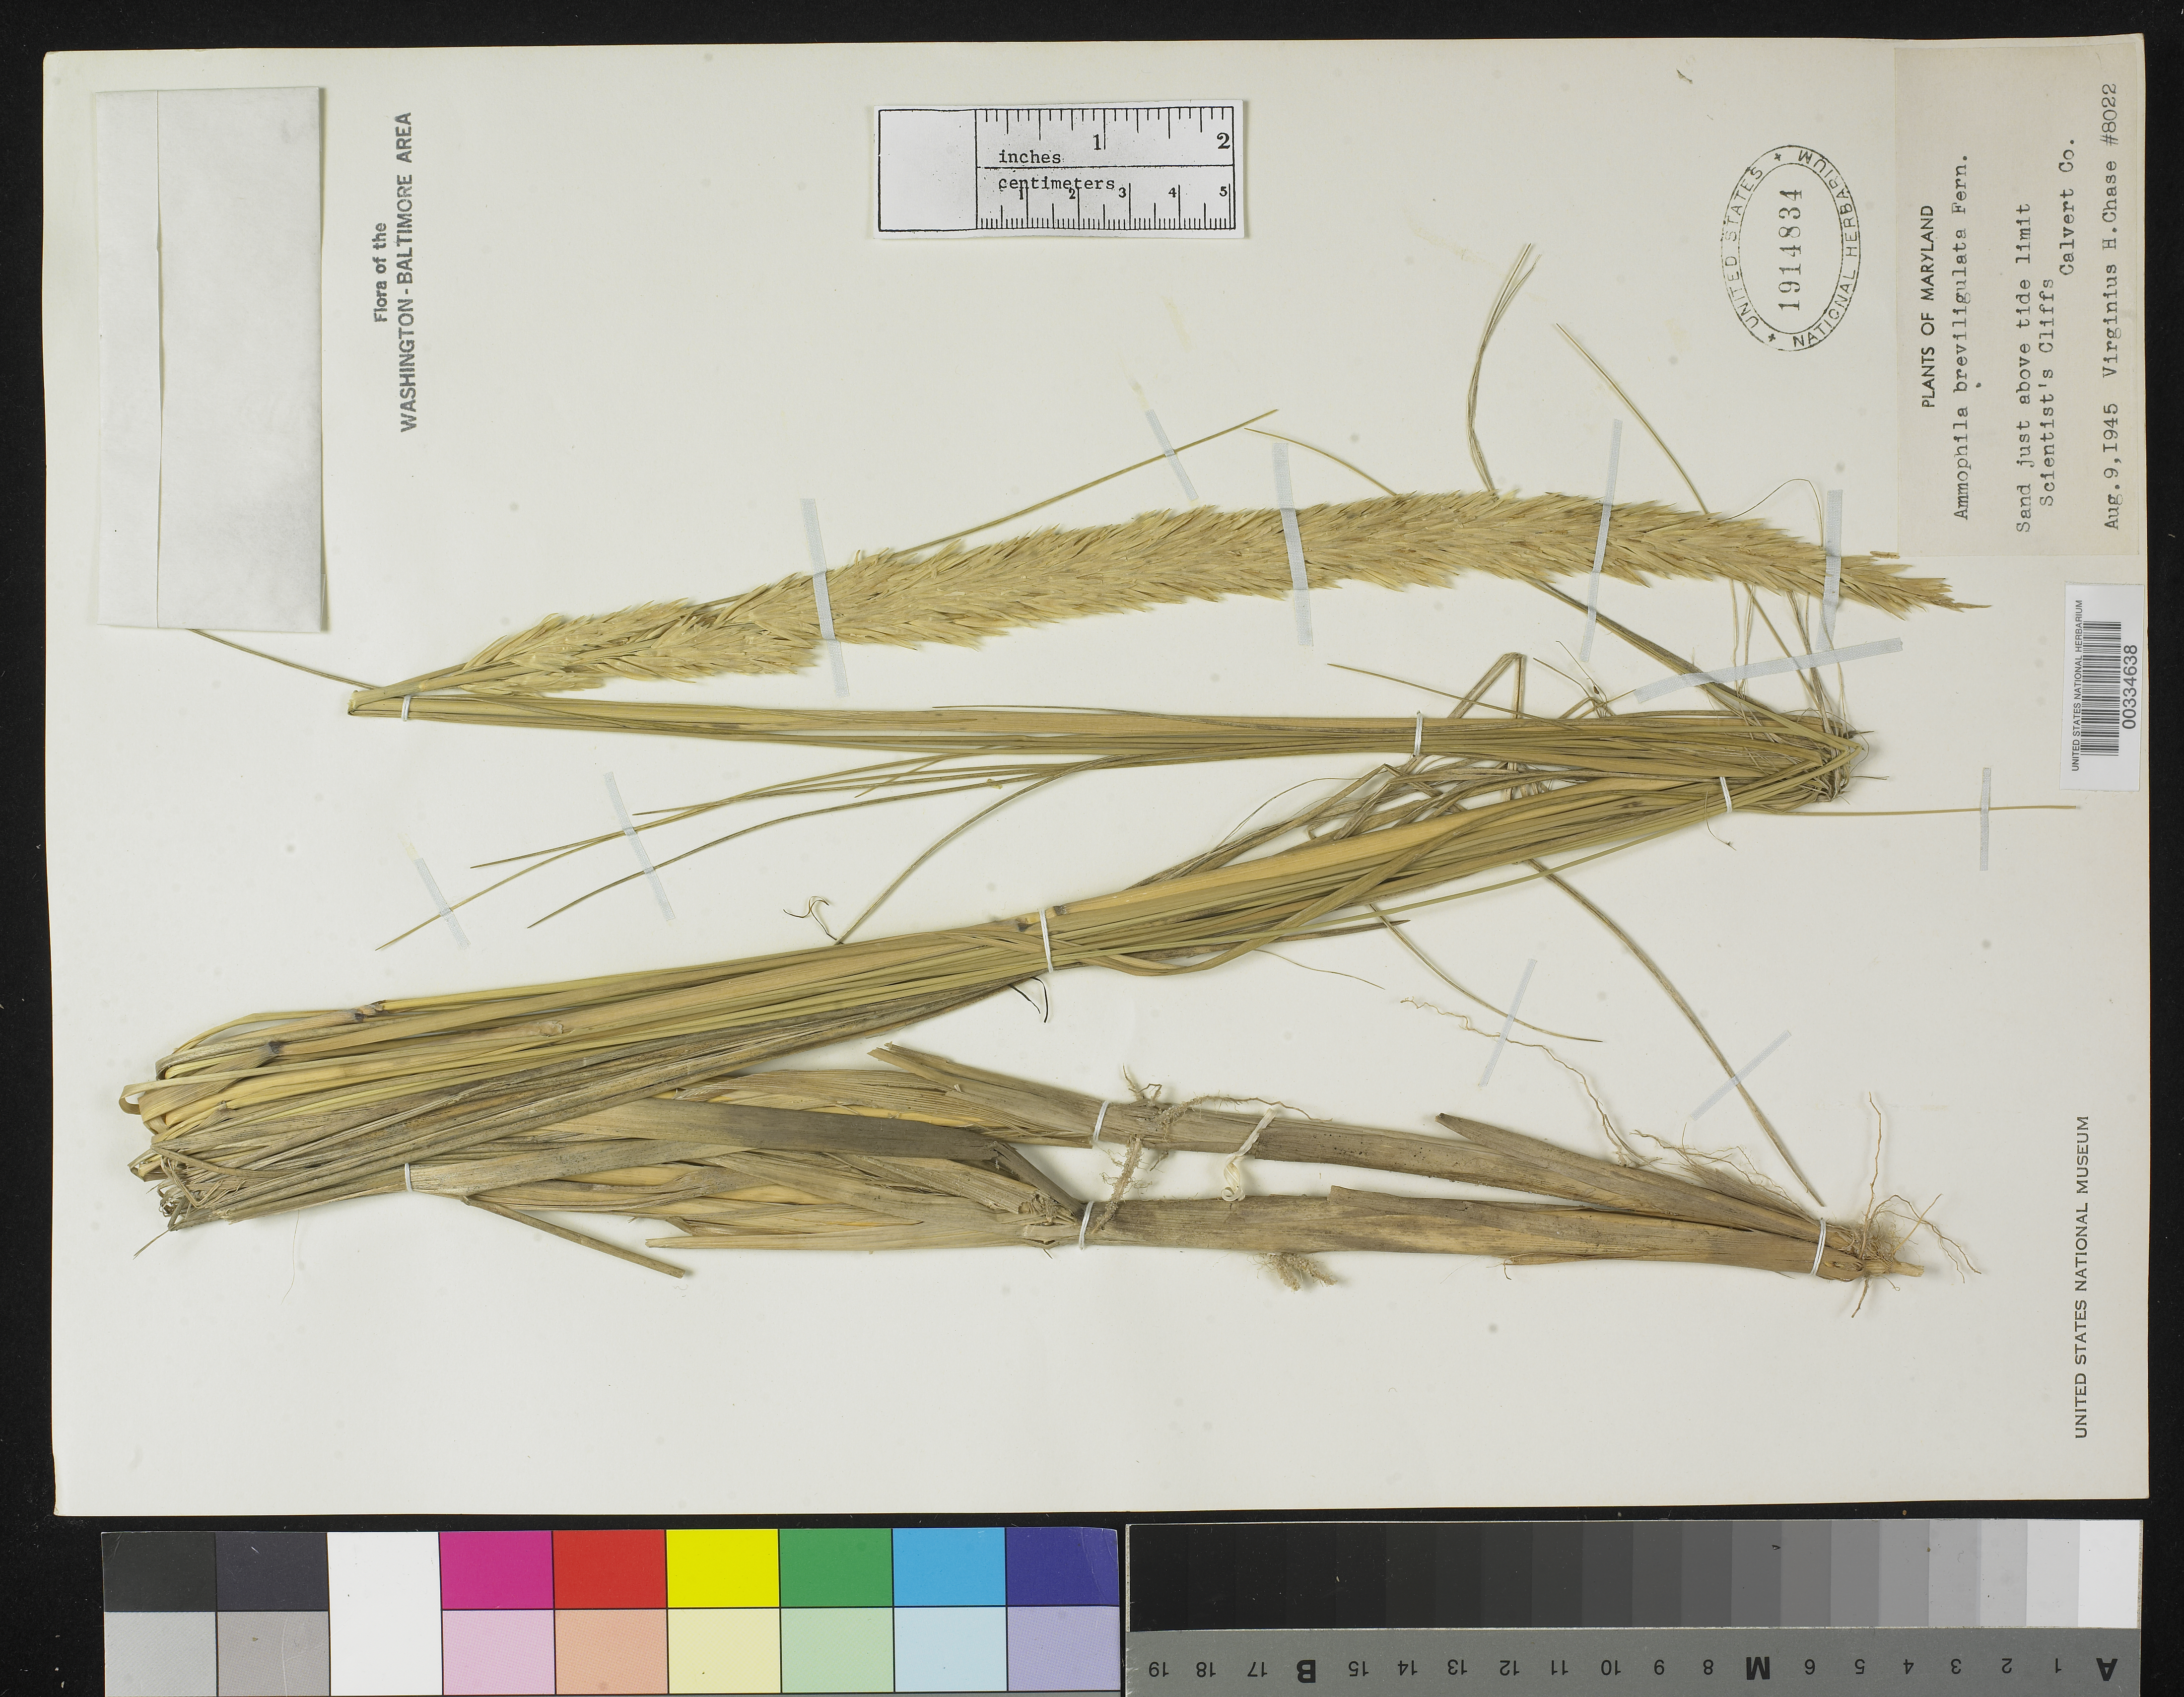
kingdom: Plantae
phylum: Tracheophyta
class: Liliopsida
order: Poales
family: Poaceae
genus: Calamagrostis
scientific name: Calamagrostis breviligulata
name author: (Fernald) Saarela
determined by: Poaceae Reorganization Project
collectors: V. H. Chase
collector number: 8022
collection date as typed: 09 Aug 1945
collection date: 1945-08-09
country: United States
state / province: Maryland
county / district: Calvert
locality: Scientist's Cliffs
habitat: Sand just above tide limit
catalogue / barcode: US 1914834